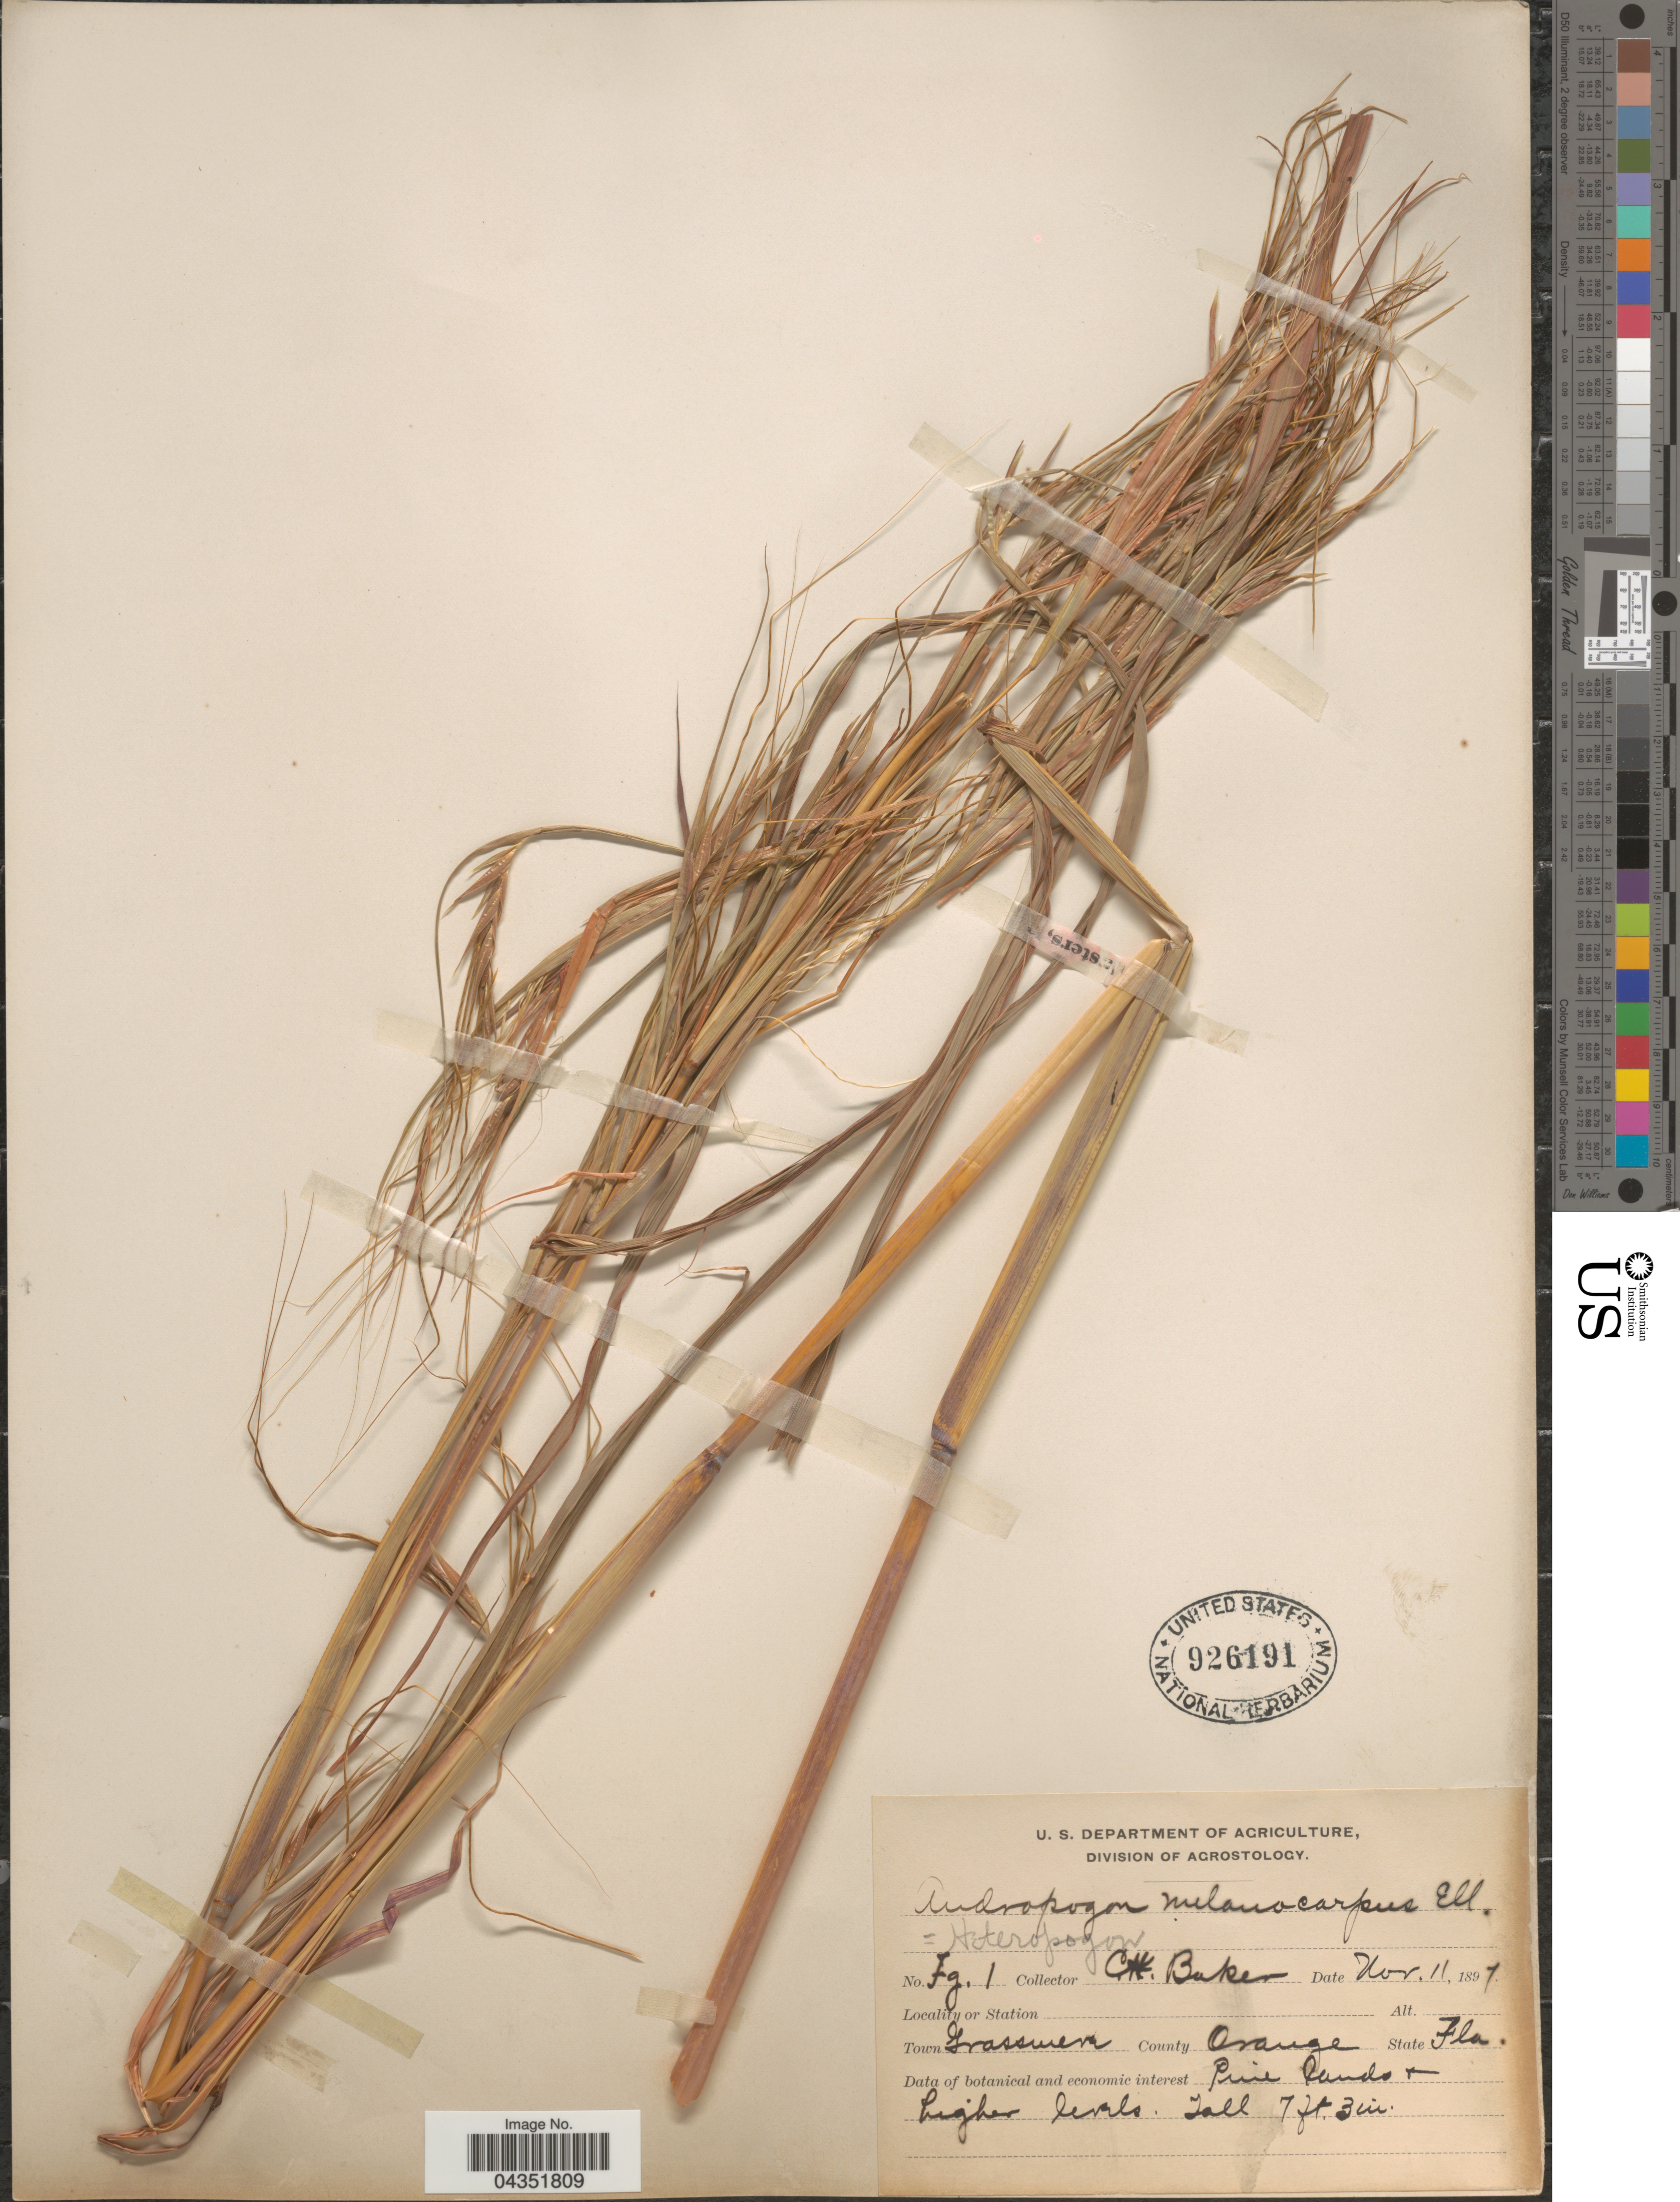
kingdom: Plantae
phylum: Tracheophyta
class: Liliopsida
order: Poales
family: Poaceae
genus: Heteropogon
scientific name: Heteropogon melanocarpus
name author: (Elliott) Benth.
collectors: C. H. Baker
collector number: Fg. 1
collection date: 1897-11-11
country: United States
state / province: Florida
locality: Town Grassmere. County Orange.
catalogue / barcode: US 926191